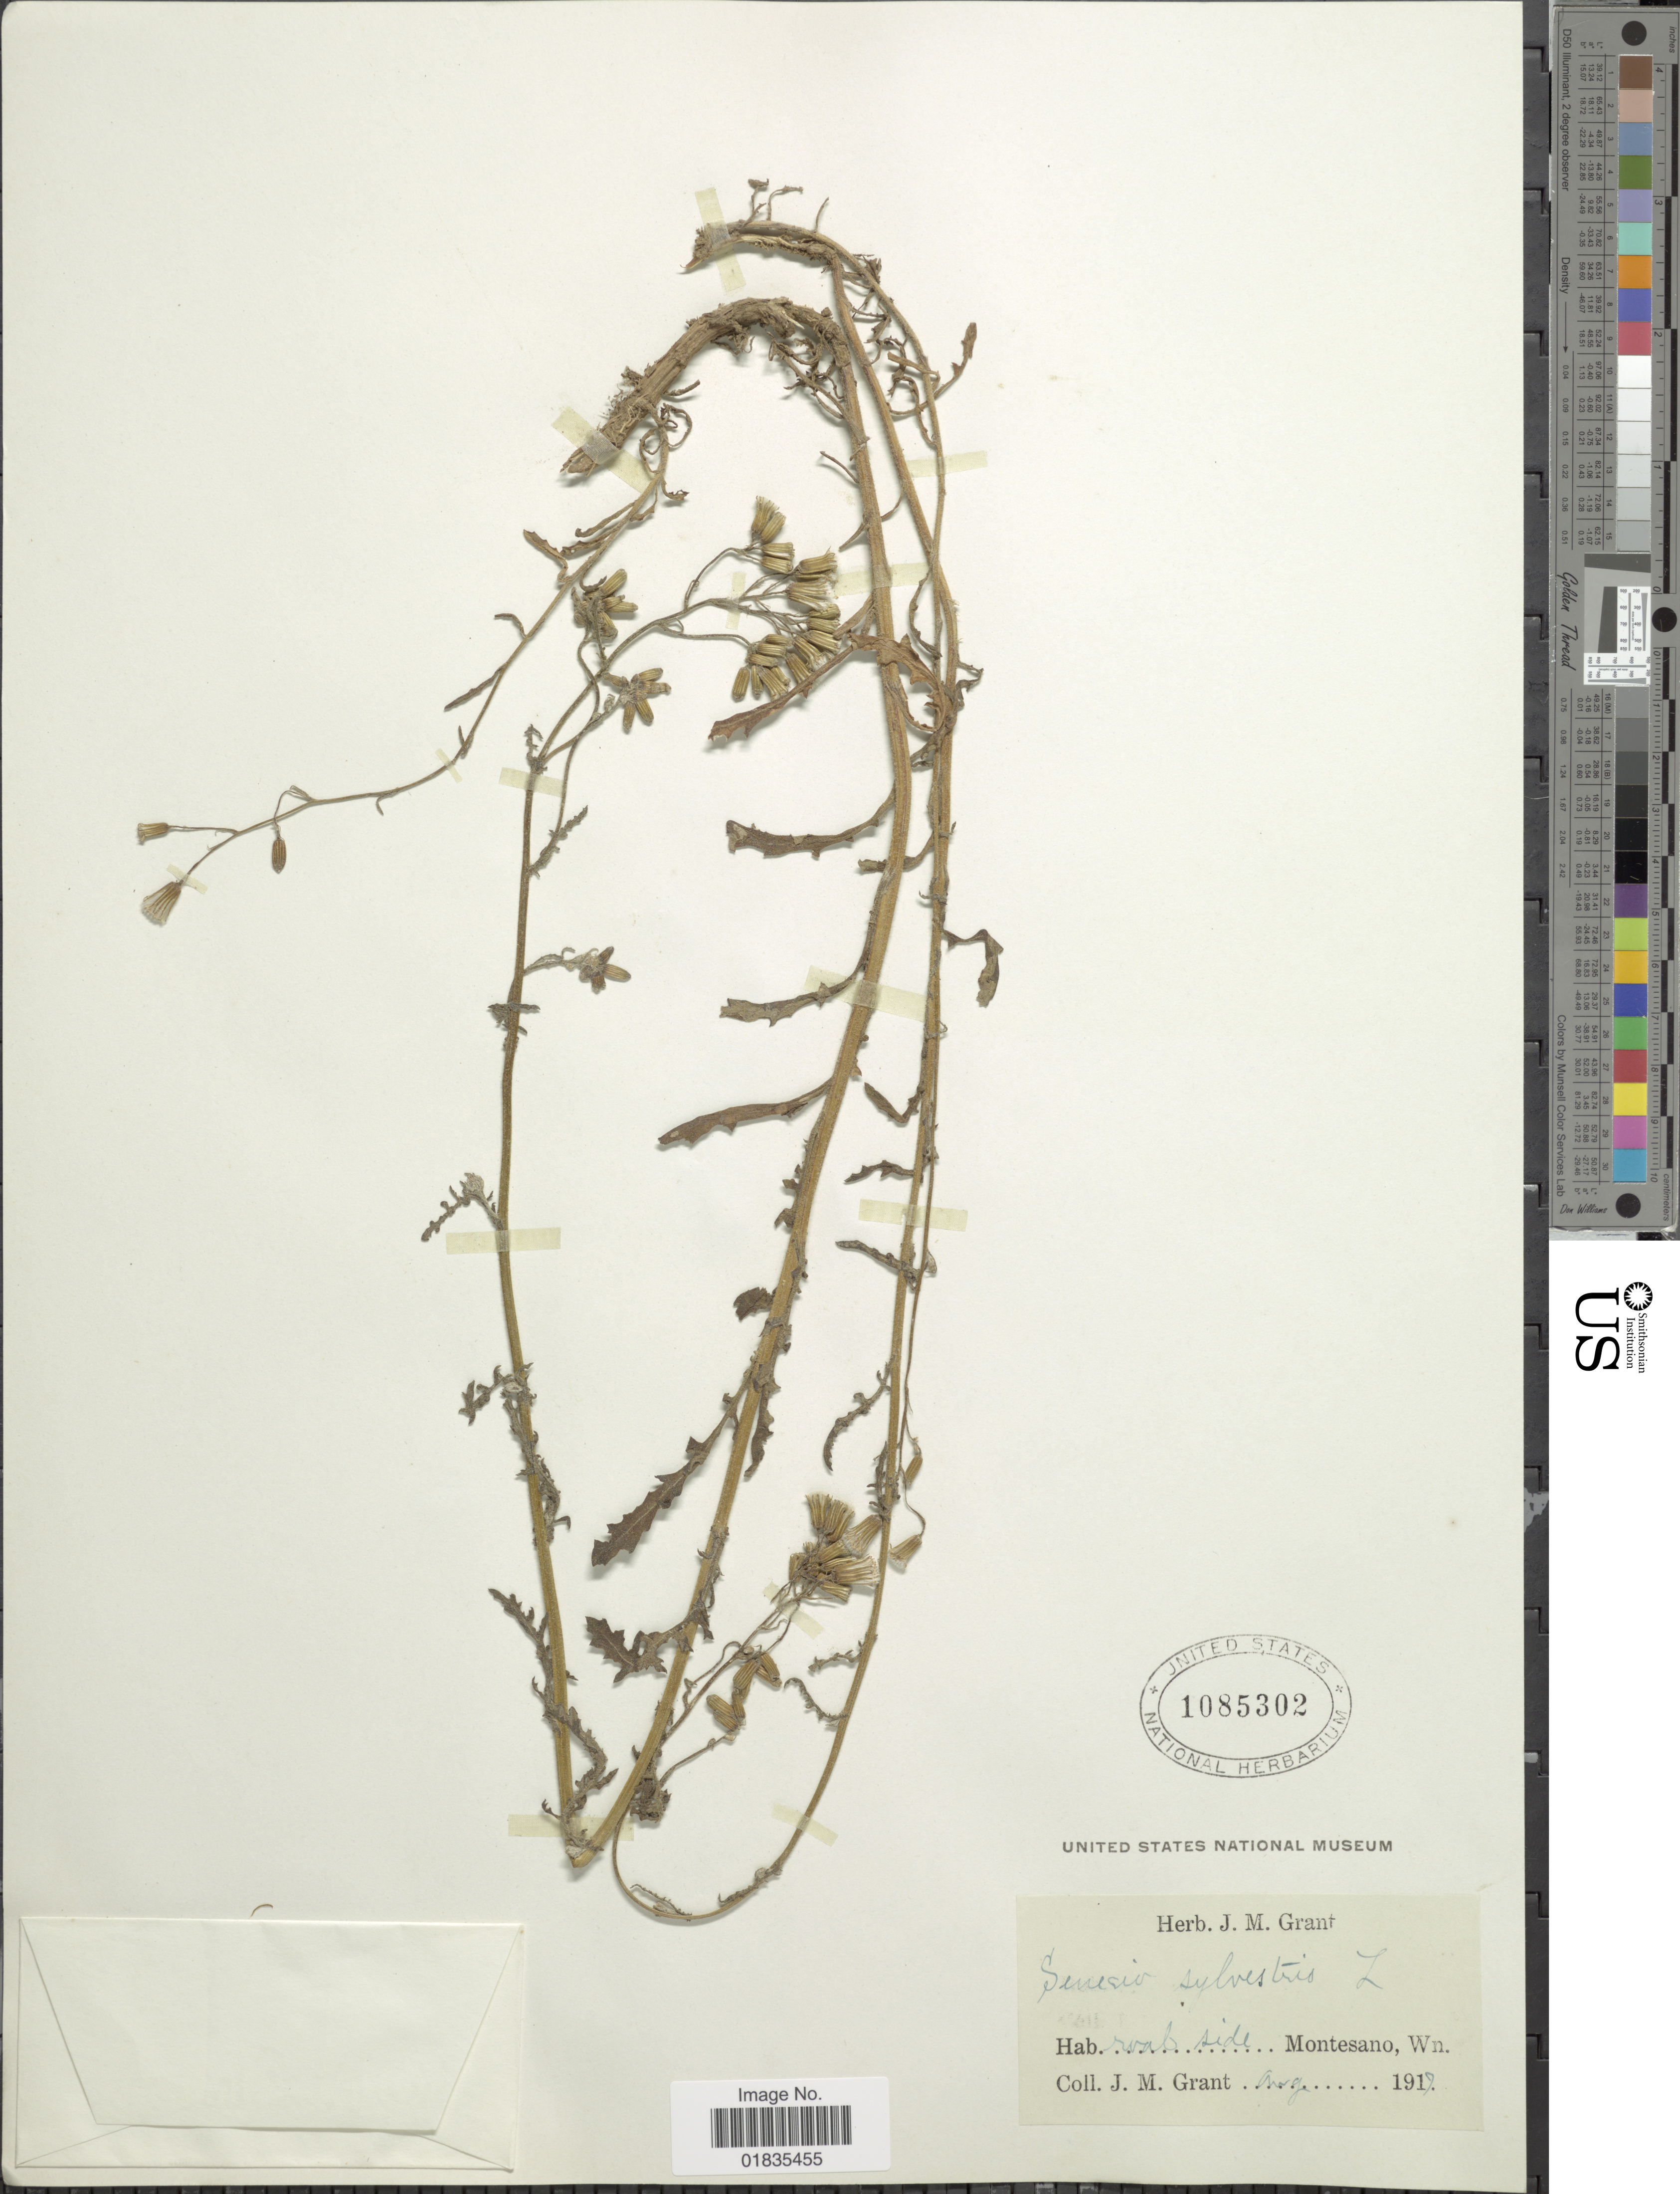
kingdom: Plantae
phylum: Tracheophyta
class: Magnoliopsida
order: Asterales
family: Asteraceae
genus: Senecio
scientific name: Senecio sylvaticus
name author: L.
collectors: J. M. Grant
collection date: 1917-08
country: United States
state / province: Washington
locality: Roadside, Montesano, Wn.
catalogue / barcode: US 1085302